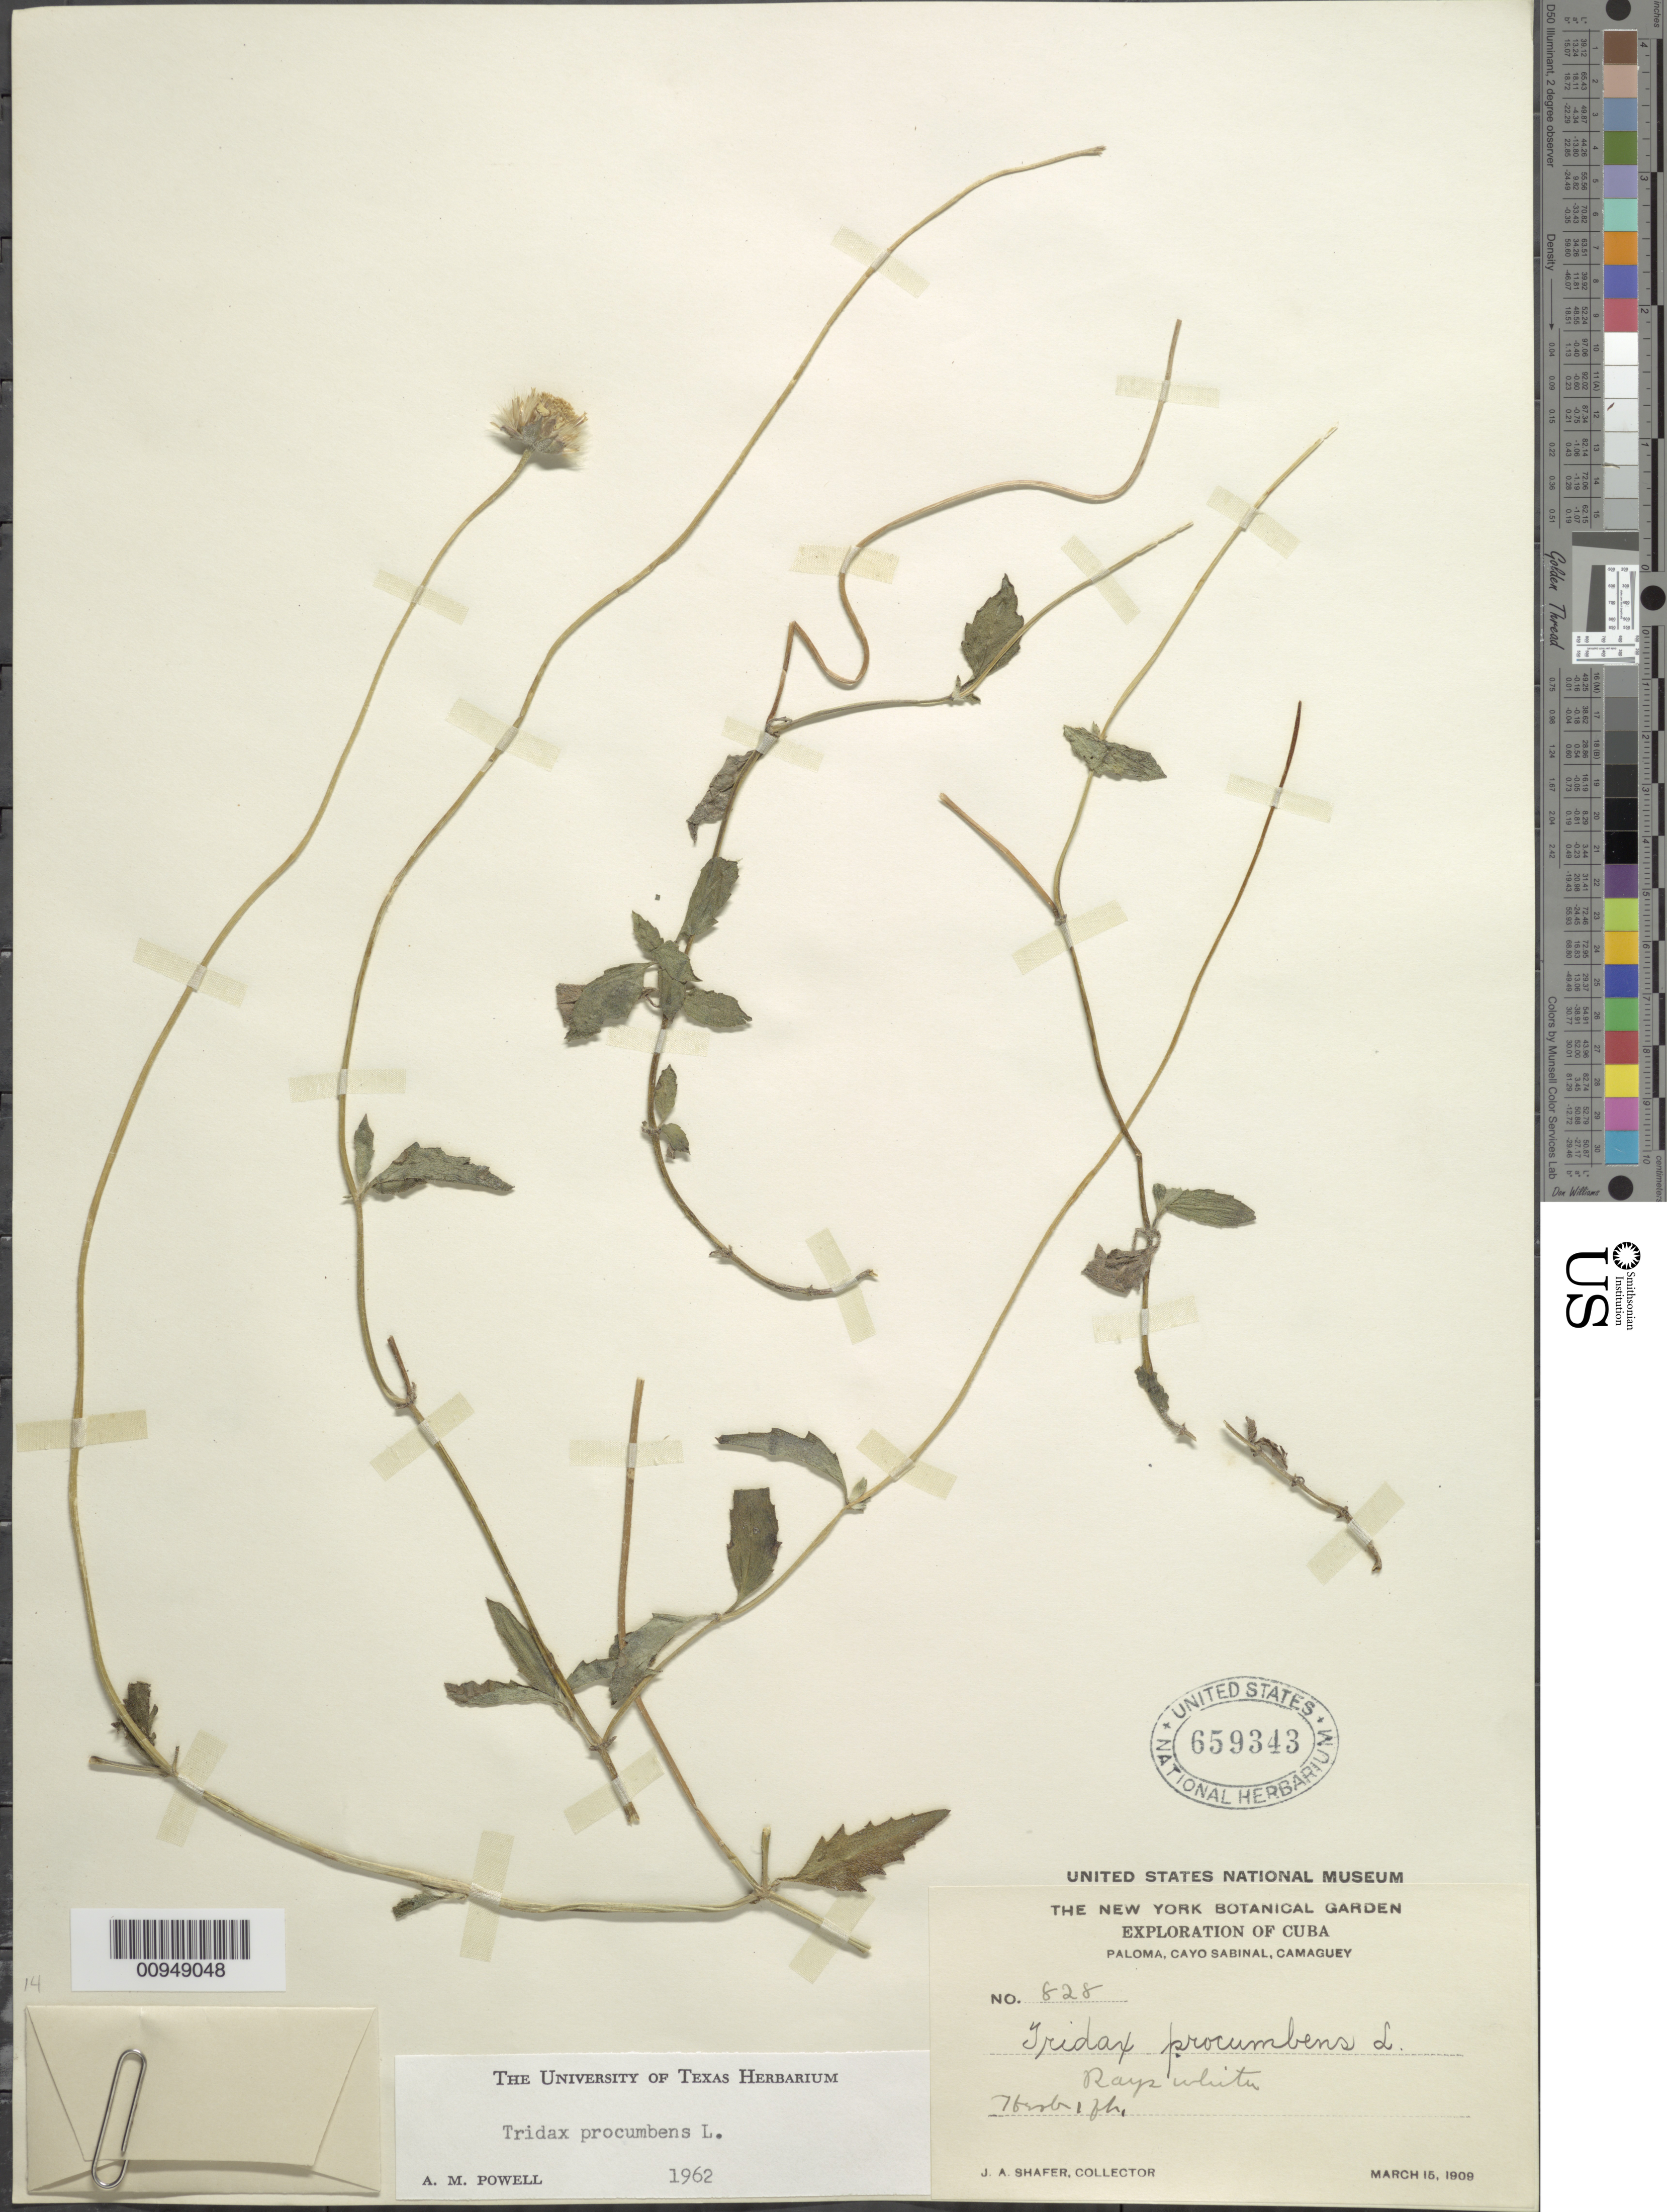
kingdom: Plantae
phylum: Tracheophyta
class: Magnoliopsida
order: Asterales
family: Asteraceae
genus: Tridax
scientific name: Tridax procumbens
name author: L.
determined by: Powell, A. M.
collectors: J. A. Shafer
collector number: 828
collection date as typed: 15 Mar 1909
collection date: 1909-03-15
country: Cuba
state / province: Camagüey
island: Cuba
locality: Paloma, Cayo Sabinal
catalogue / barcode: US 659343